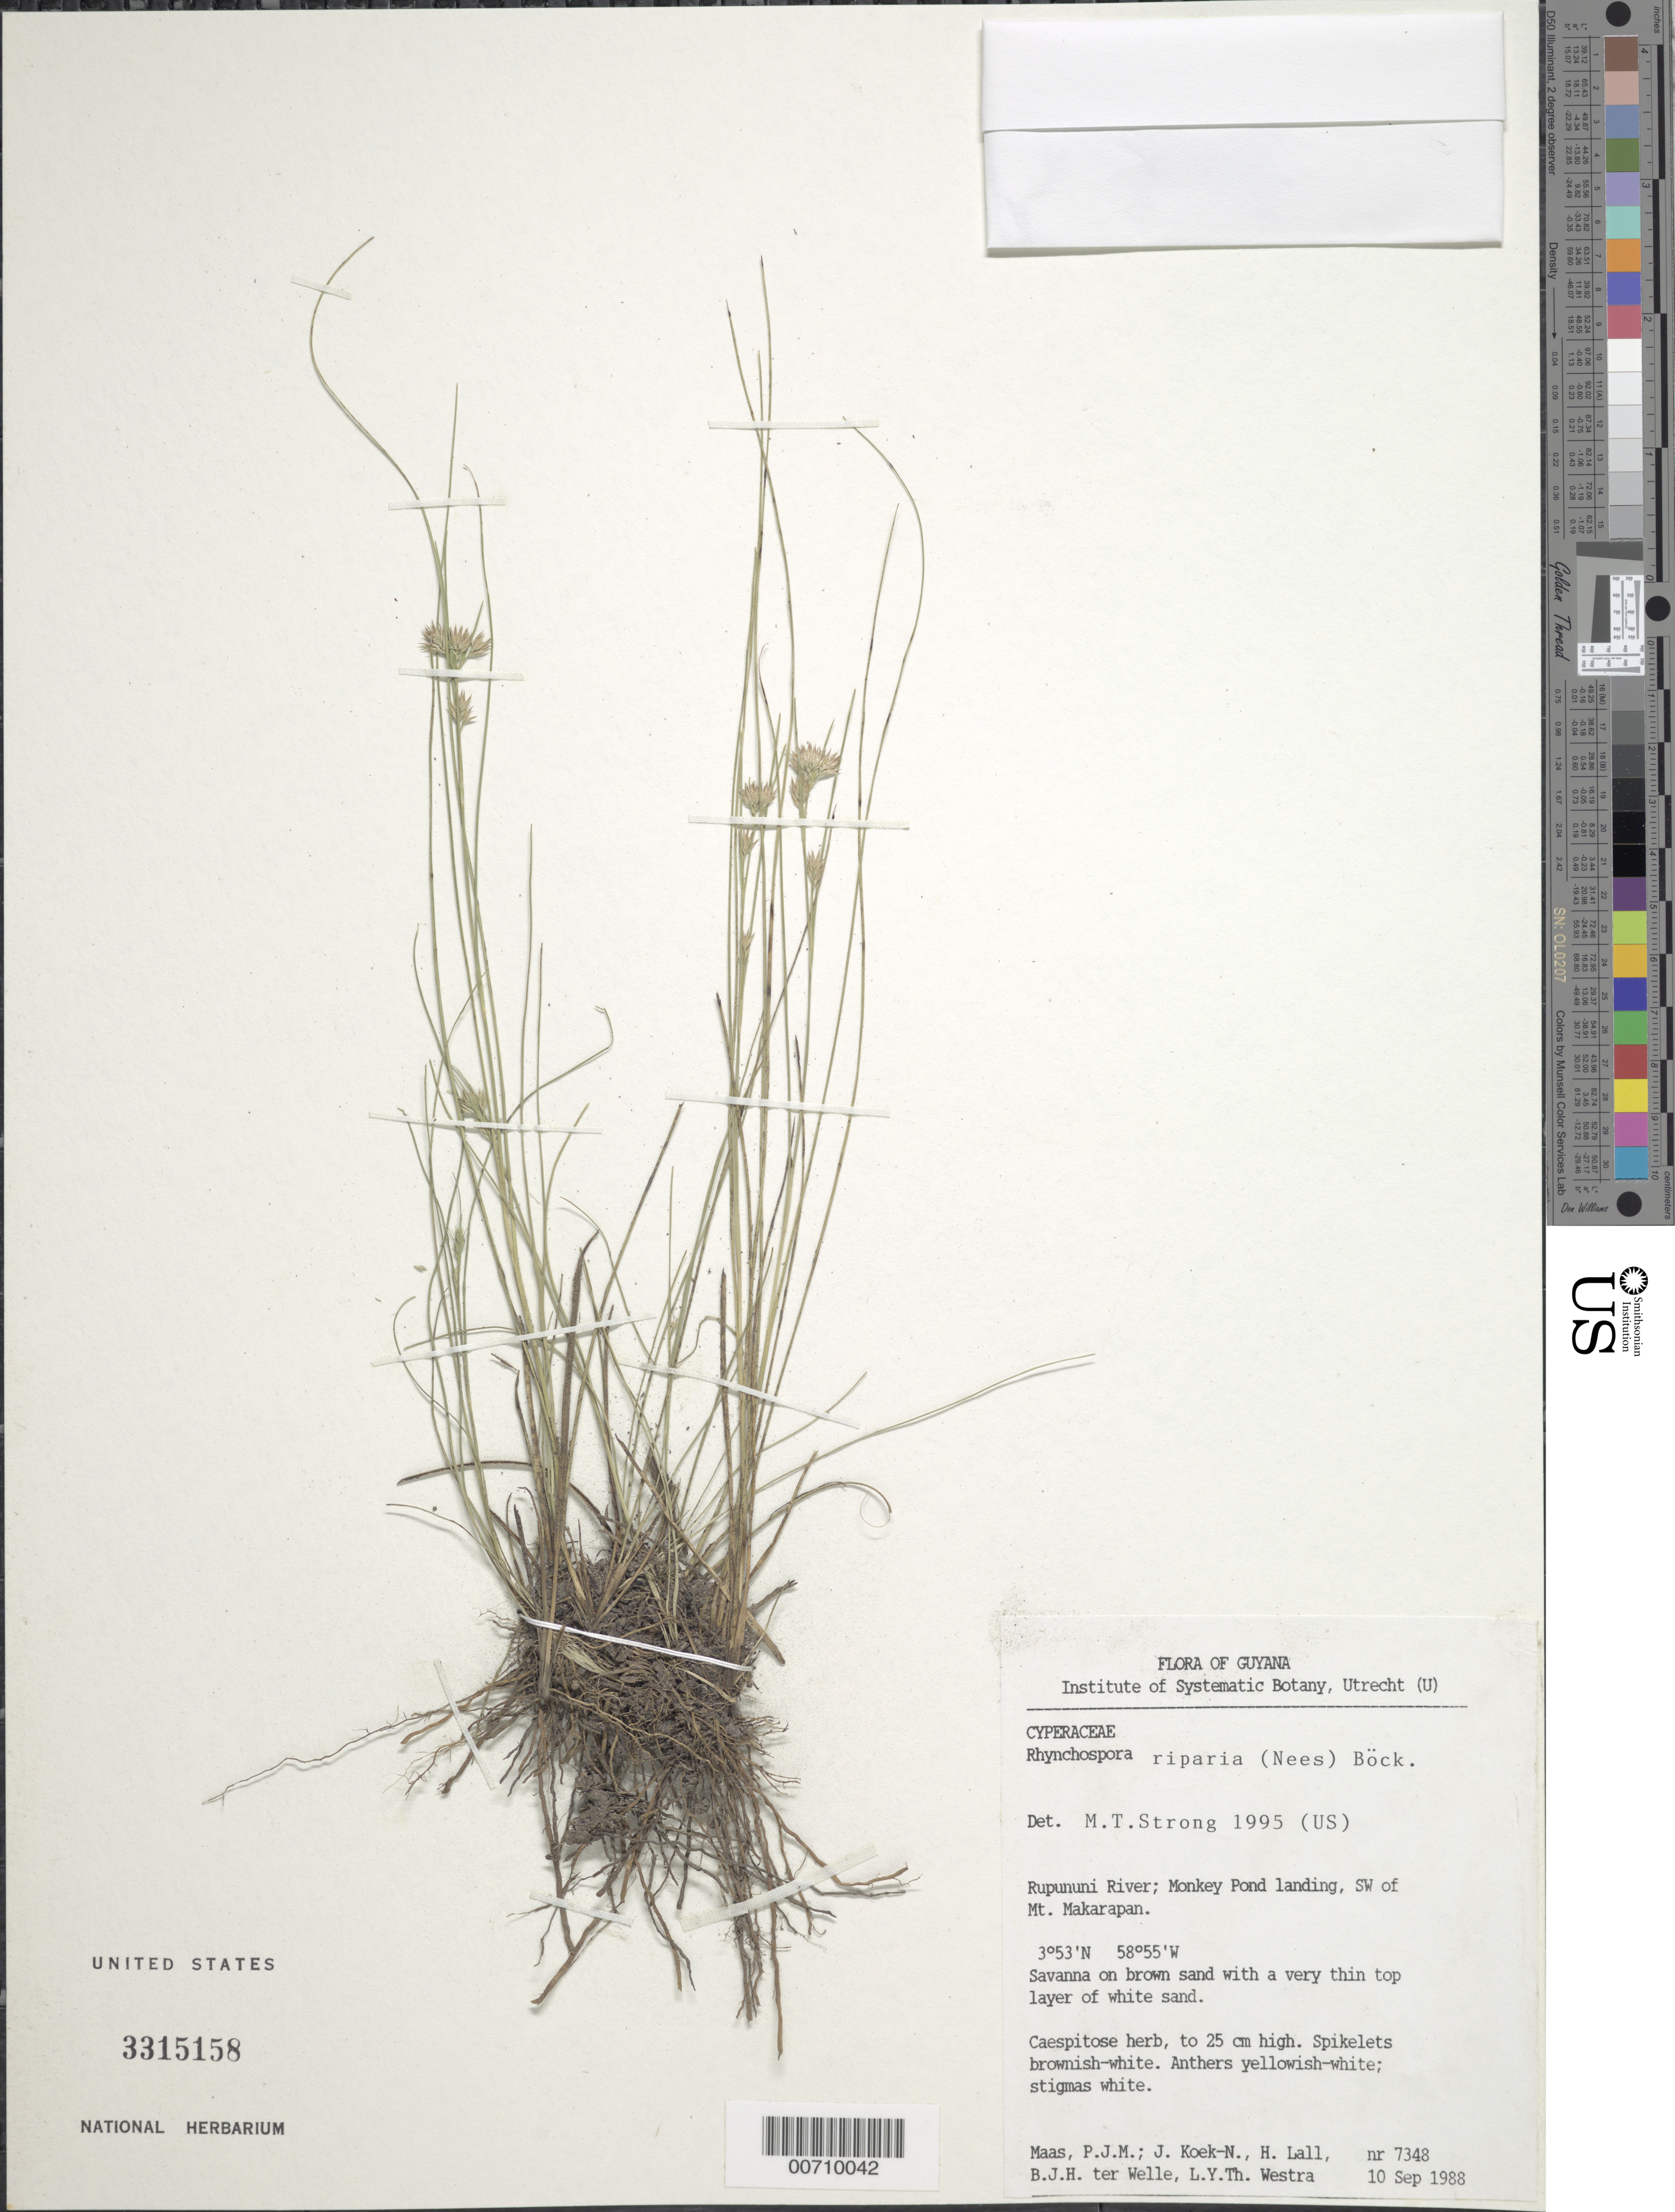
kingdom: Plantae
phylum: Tracheophyta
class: Liliopsida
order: Poales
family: Cyperaceae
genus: Rhynchospora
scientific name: Rhynchospora riparia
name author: (Nees) Boeckeler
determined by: Strong, M. T., (US), Smithsonian Institution - National Museum of Natural History (UNITED STATES)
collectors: P. Maas, J. Koek-Noorman, H. Lall, B. Welle & L. Y. T. Westra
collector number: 7348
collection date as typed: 10-Sep-88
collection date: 1988-09-10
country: Guyana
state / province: U. Takutu-U. Essequibo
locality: Rupununi River, Monkey Pond landing, SW of Mt. Makarapan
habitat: Savanna on brown sand with a very thin top layer of white sand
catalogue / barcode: US 3315158